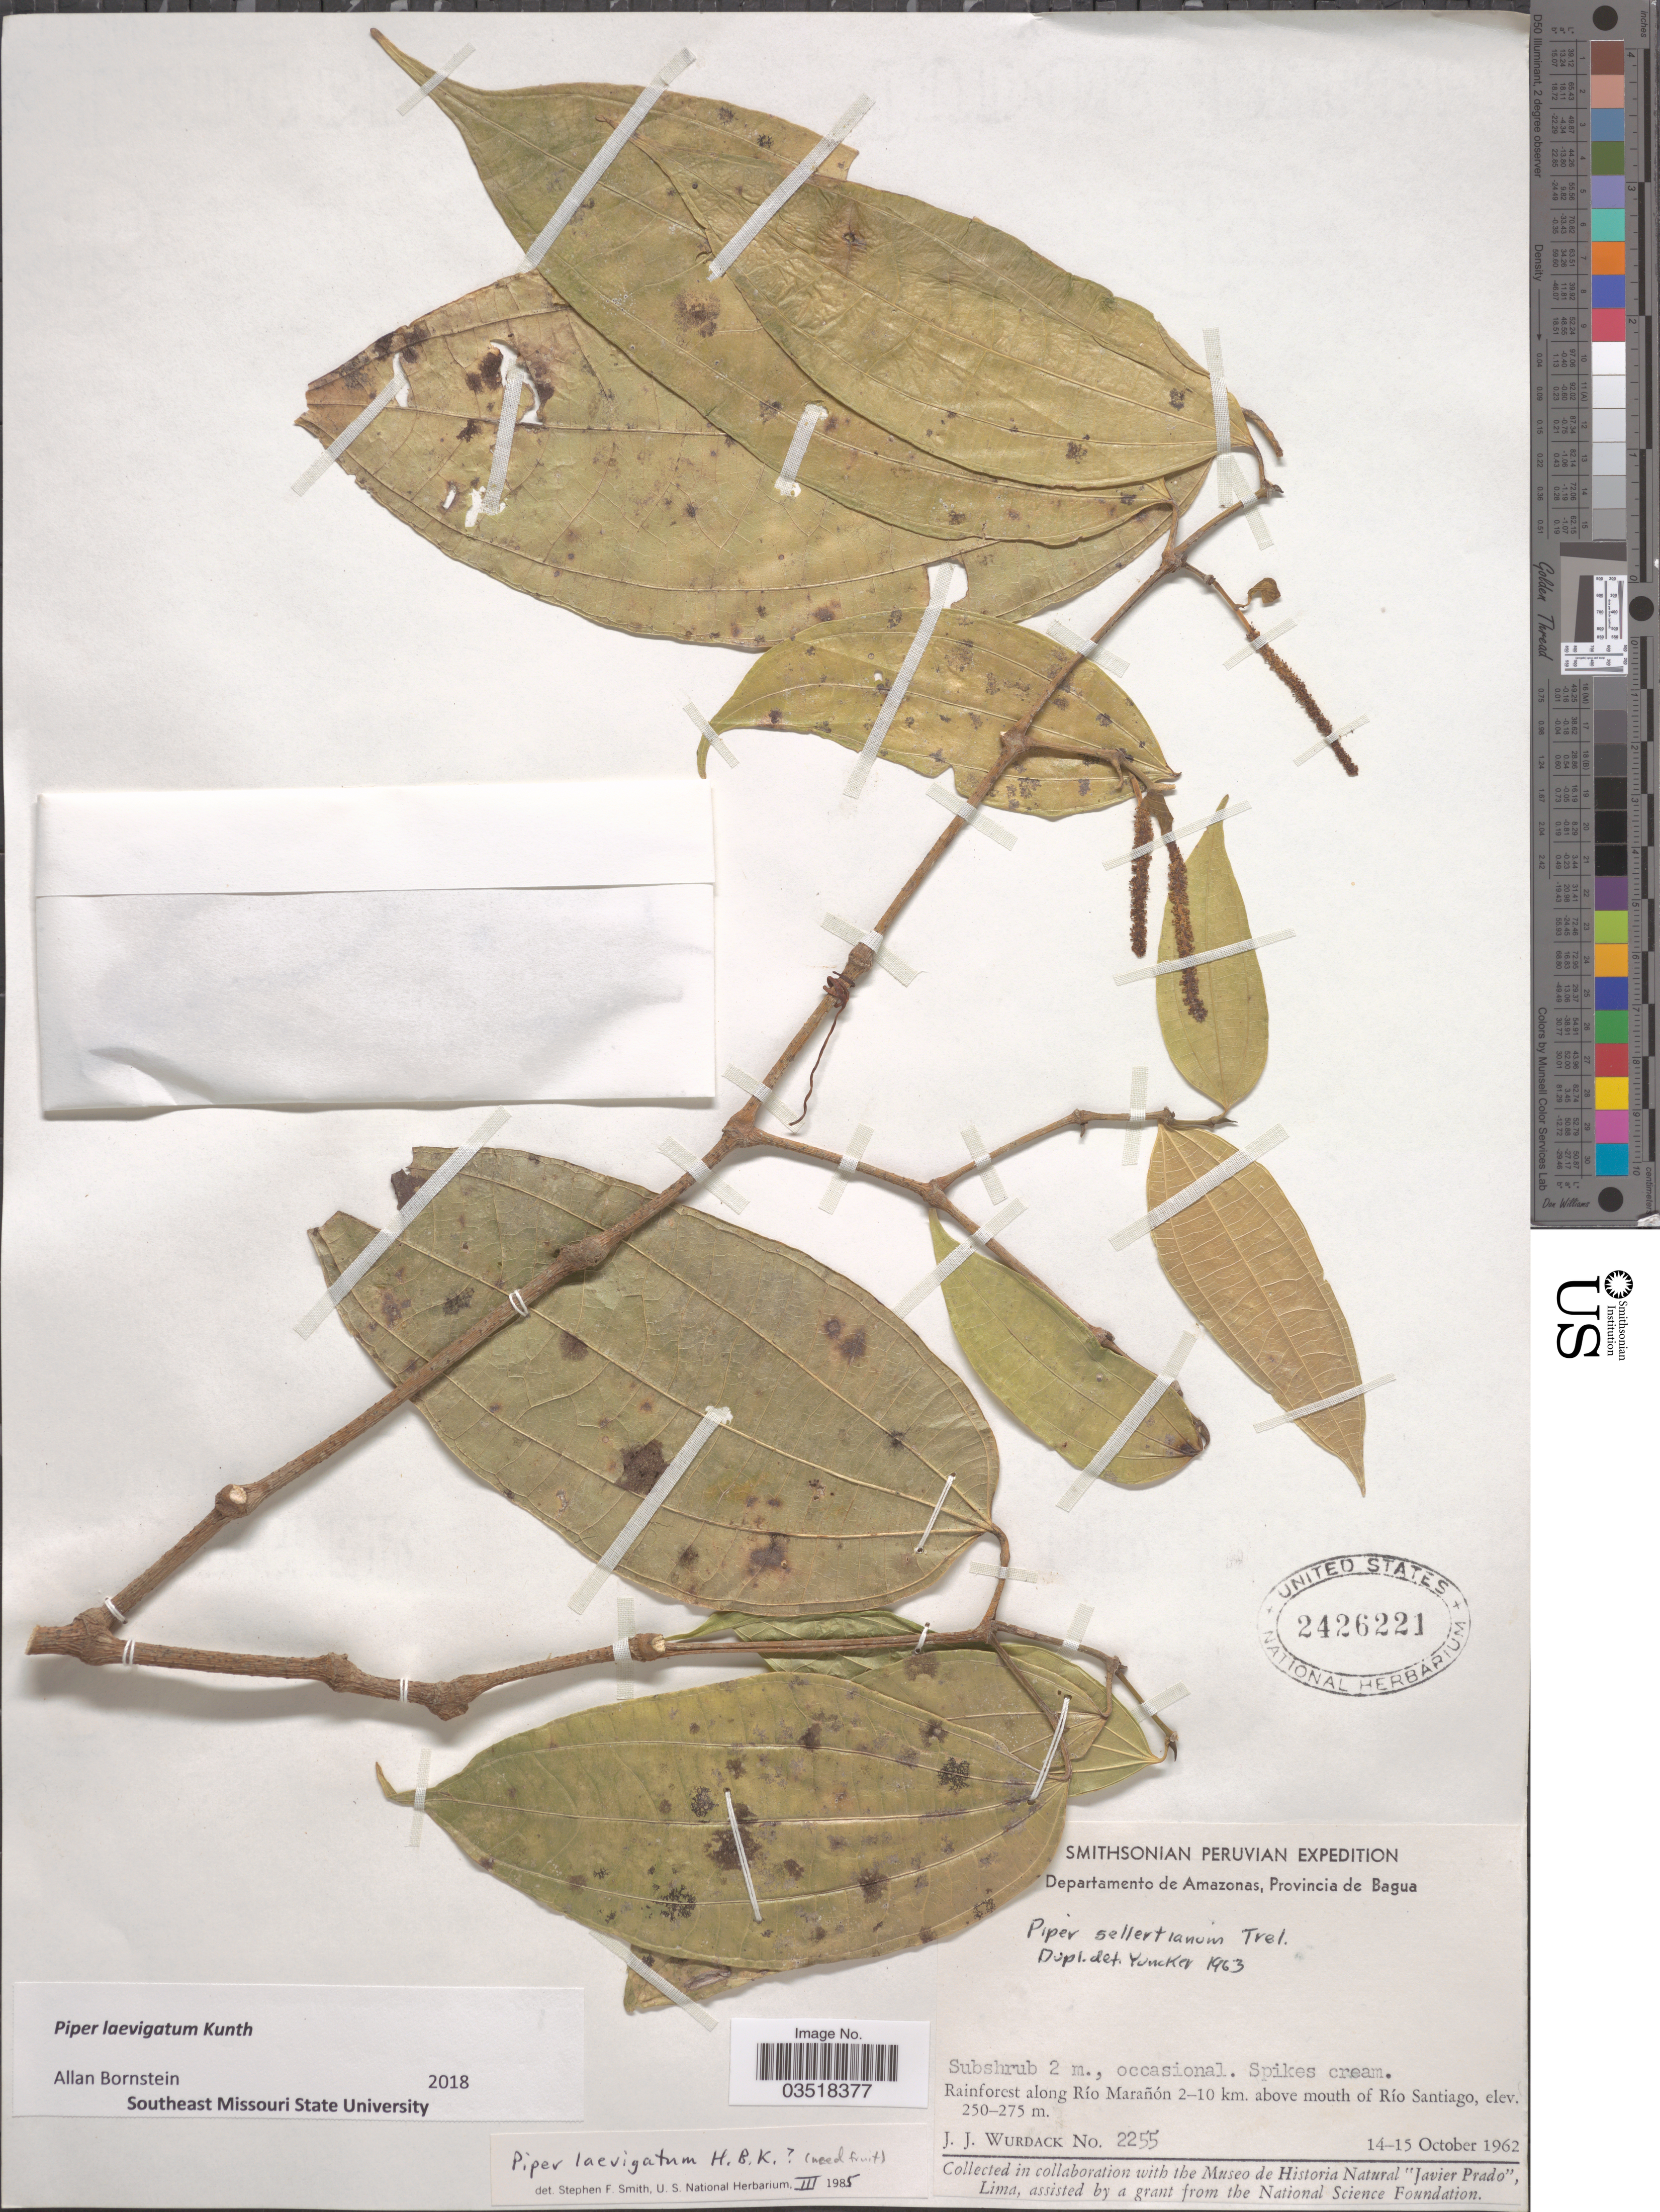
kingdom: Plantae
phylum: Tracheophyta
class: Magnoliopsida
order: Piperales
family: Piperaceae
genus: Piper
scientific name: Piper laevigatum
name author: Kunth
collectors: J. J. Wurdack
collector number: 2255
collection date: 1962-10-14/1962-10-15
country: Peru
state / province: Amazonas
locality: Departamento de Amazonas, Provincia de Bagua. Rainforest along Río Marañón 2-10 km. above mouth of Río Santiago.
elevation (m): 250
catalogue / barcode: US 2426221